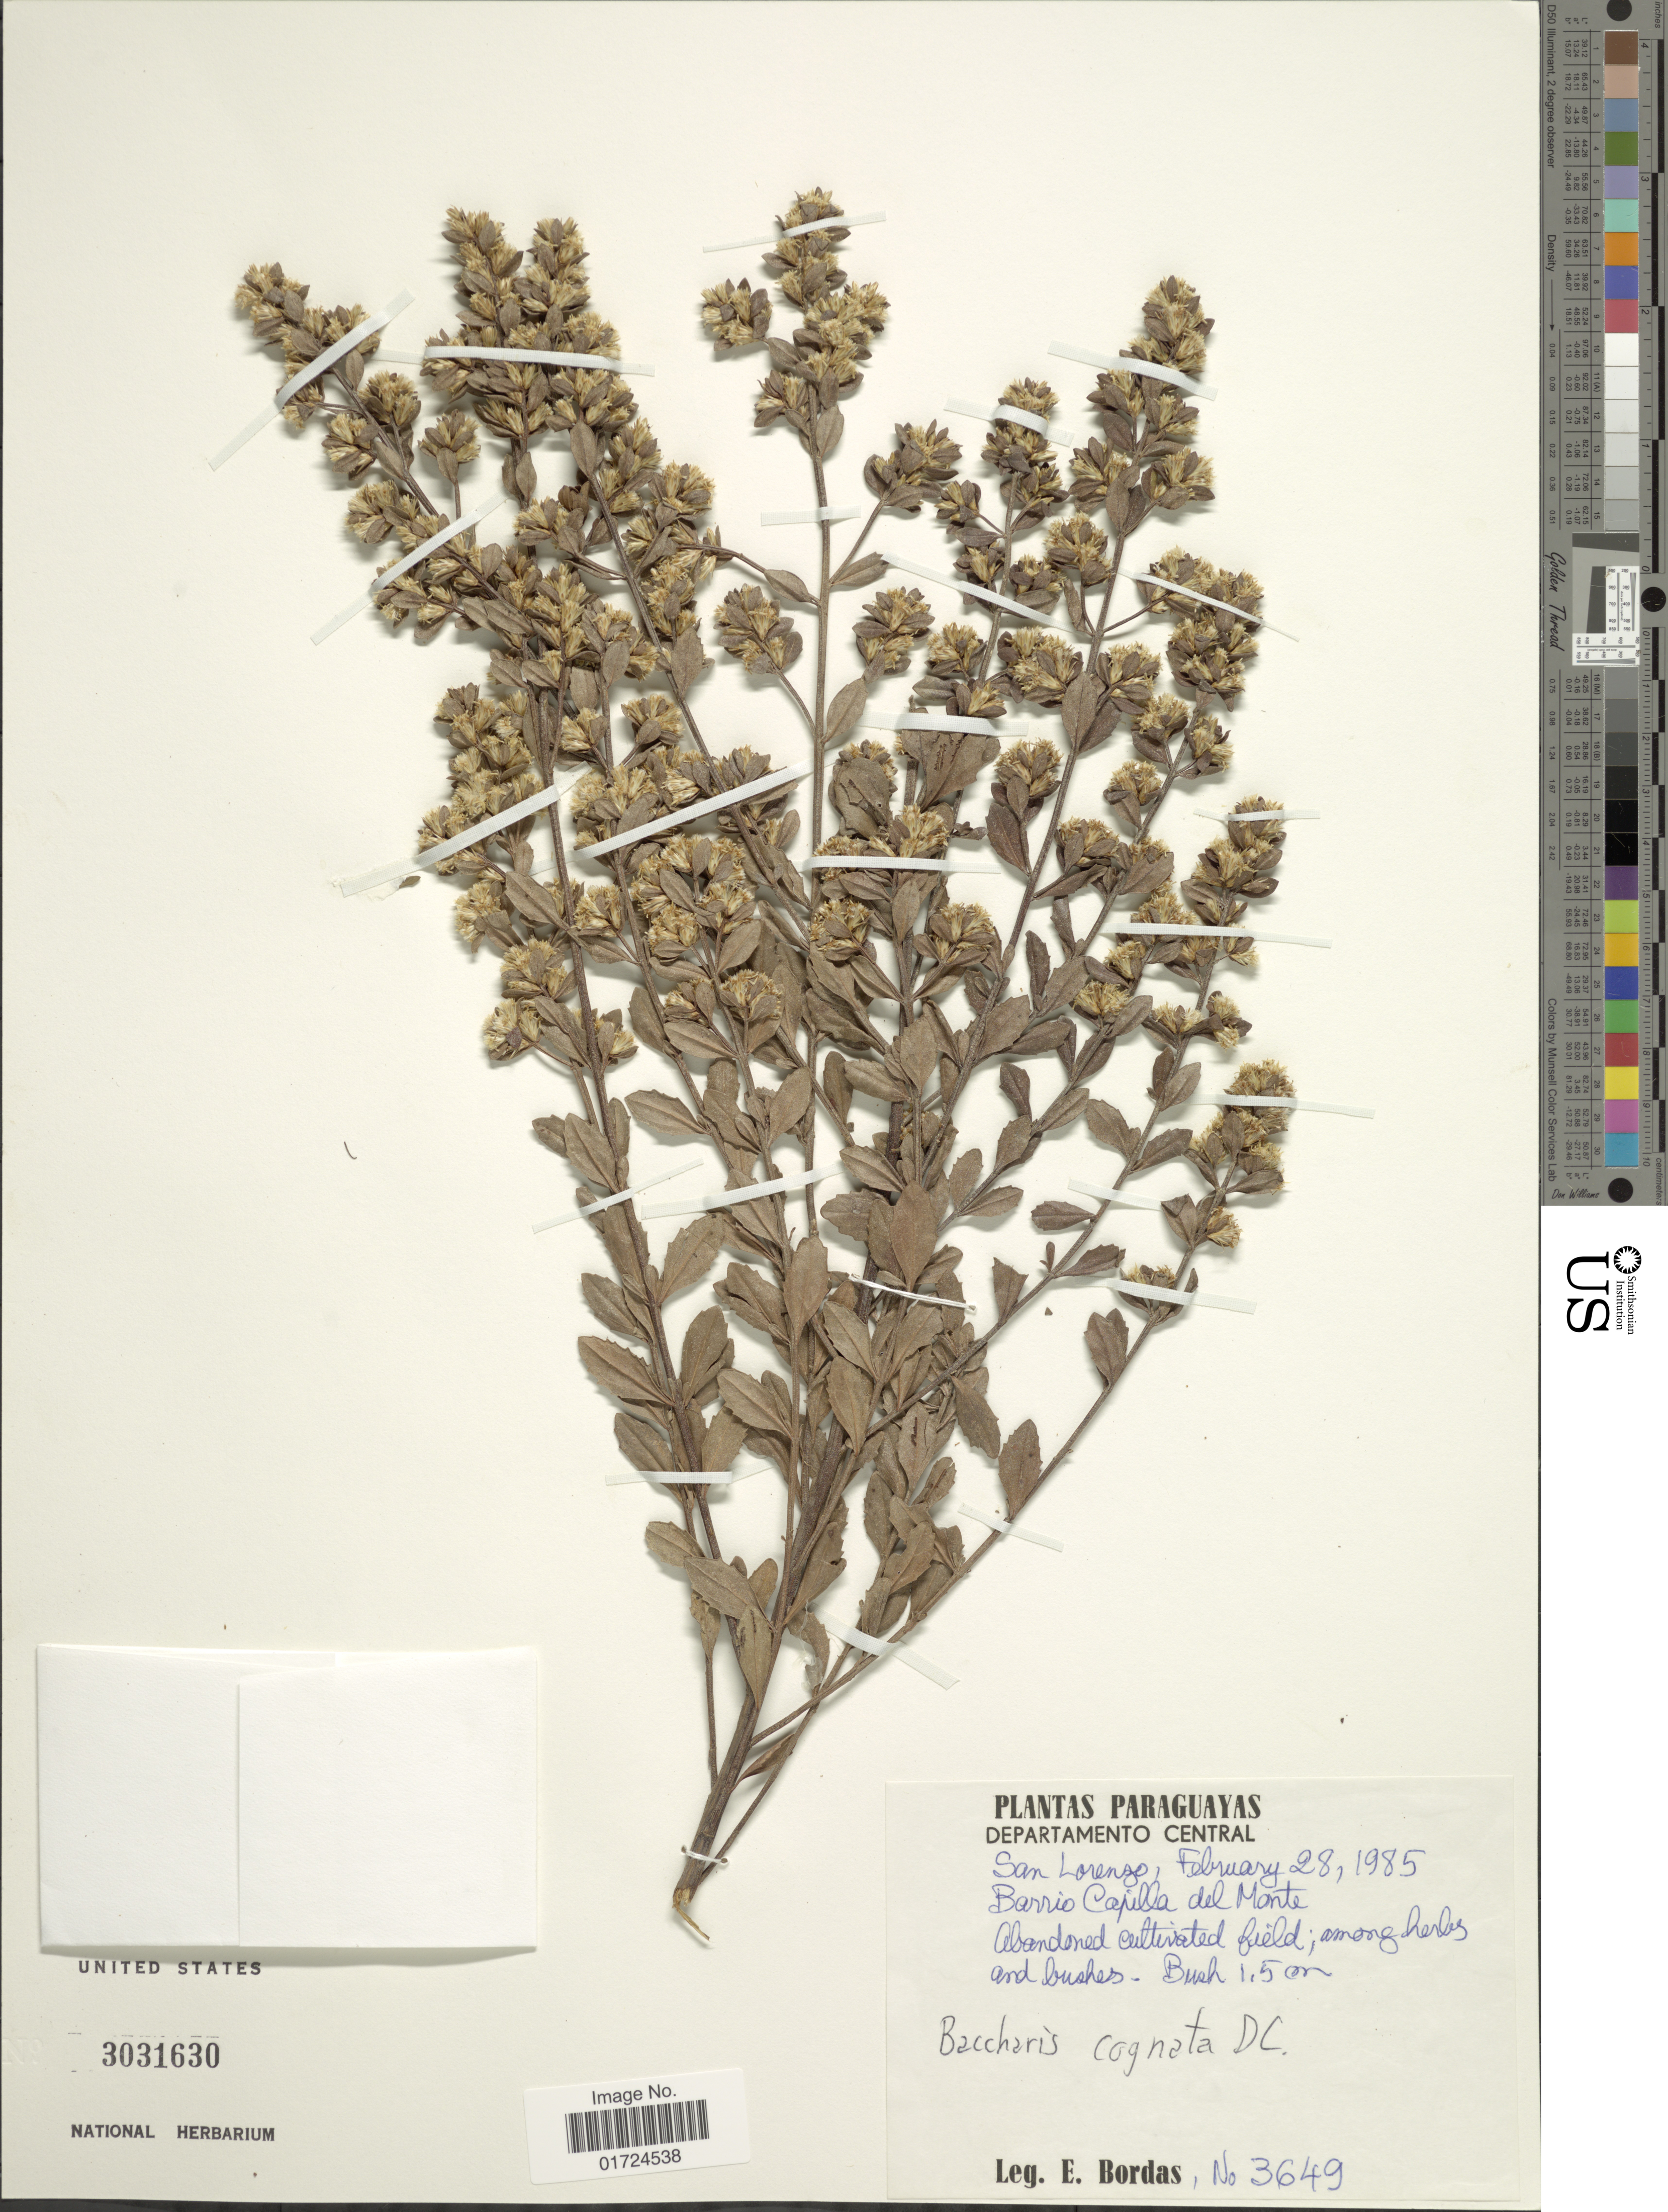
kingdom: Plantae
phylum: Tracheophyta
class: Magnoliopsida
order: Asterales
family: Asteraceae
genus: Baccharis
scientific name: Baccharis cognata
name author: DC.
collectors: E. Bordas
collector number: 3649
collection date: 1985-02-28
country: Paraguay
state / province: Central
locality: Departamento Central. San Lorenzo. Barrio Capilla del Monte.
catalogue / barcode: US 3031630